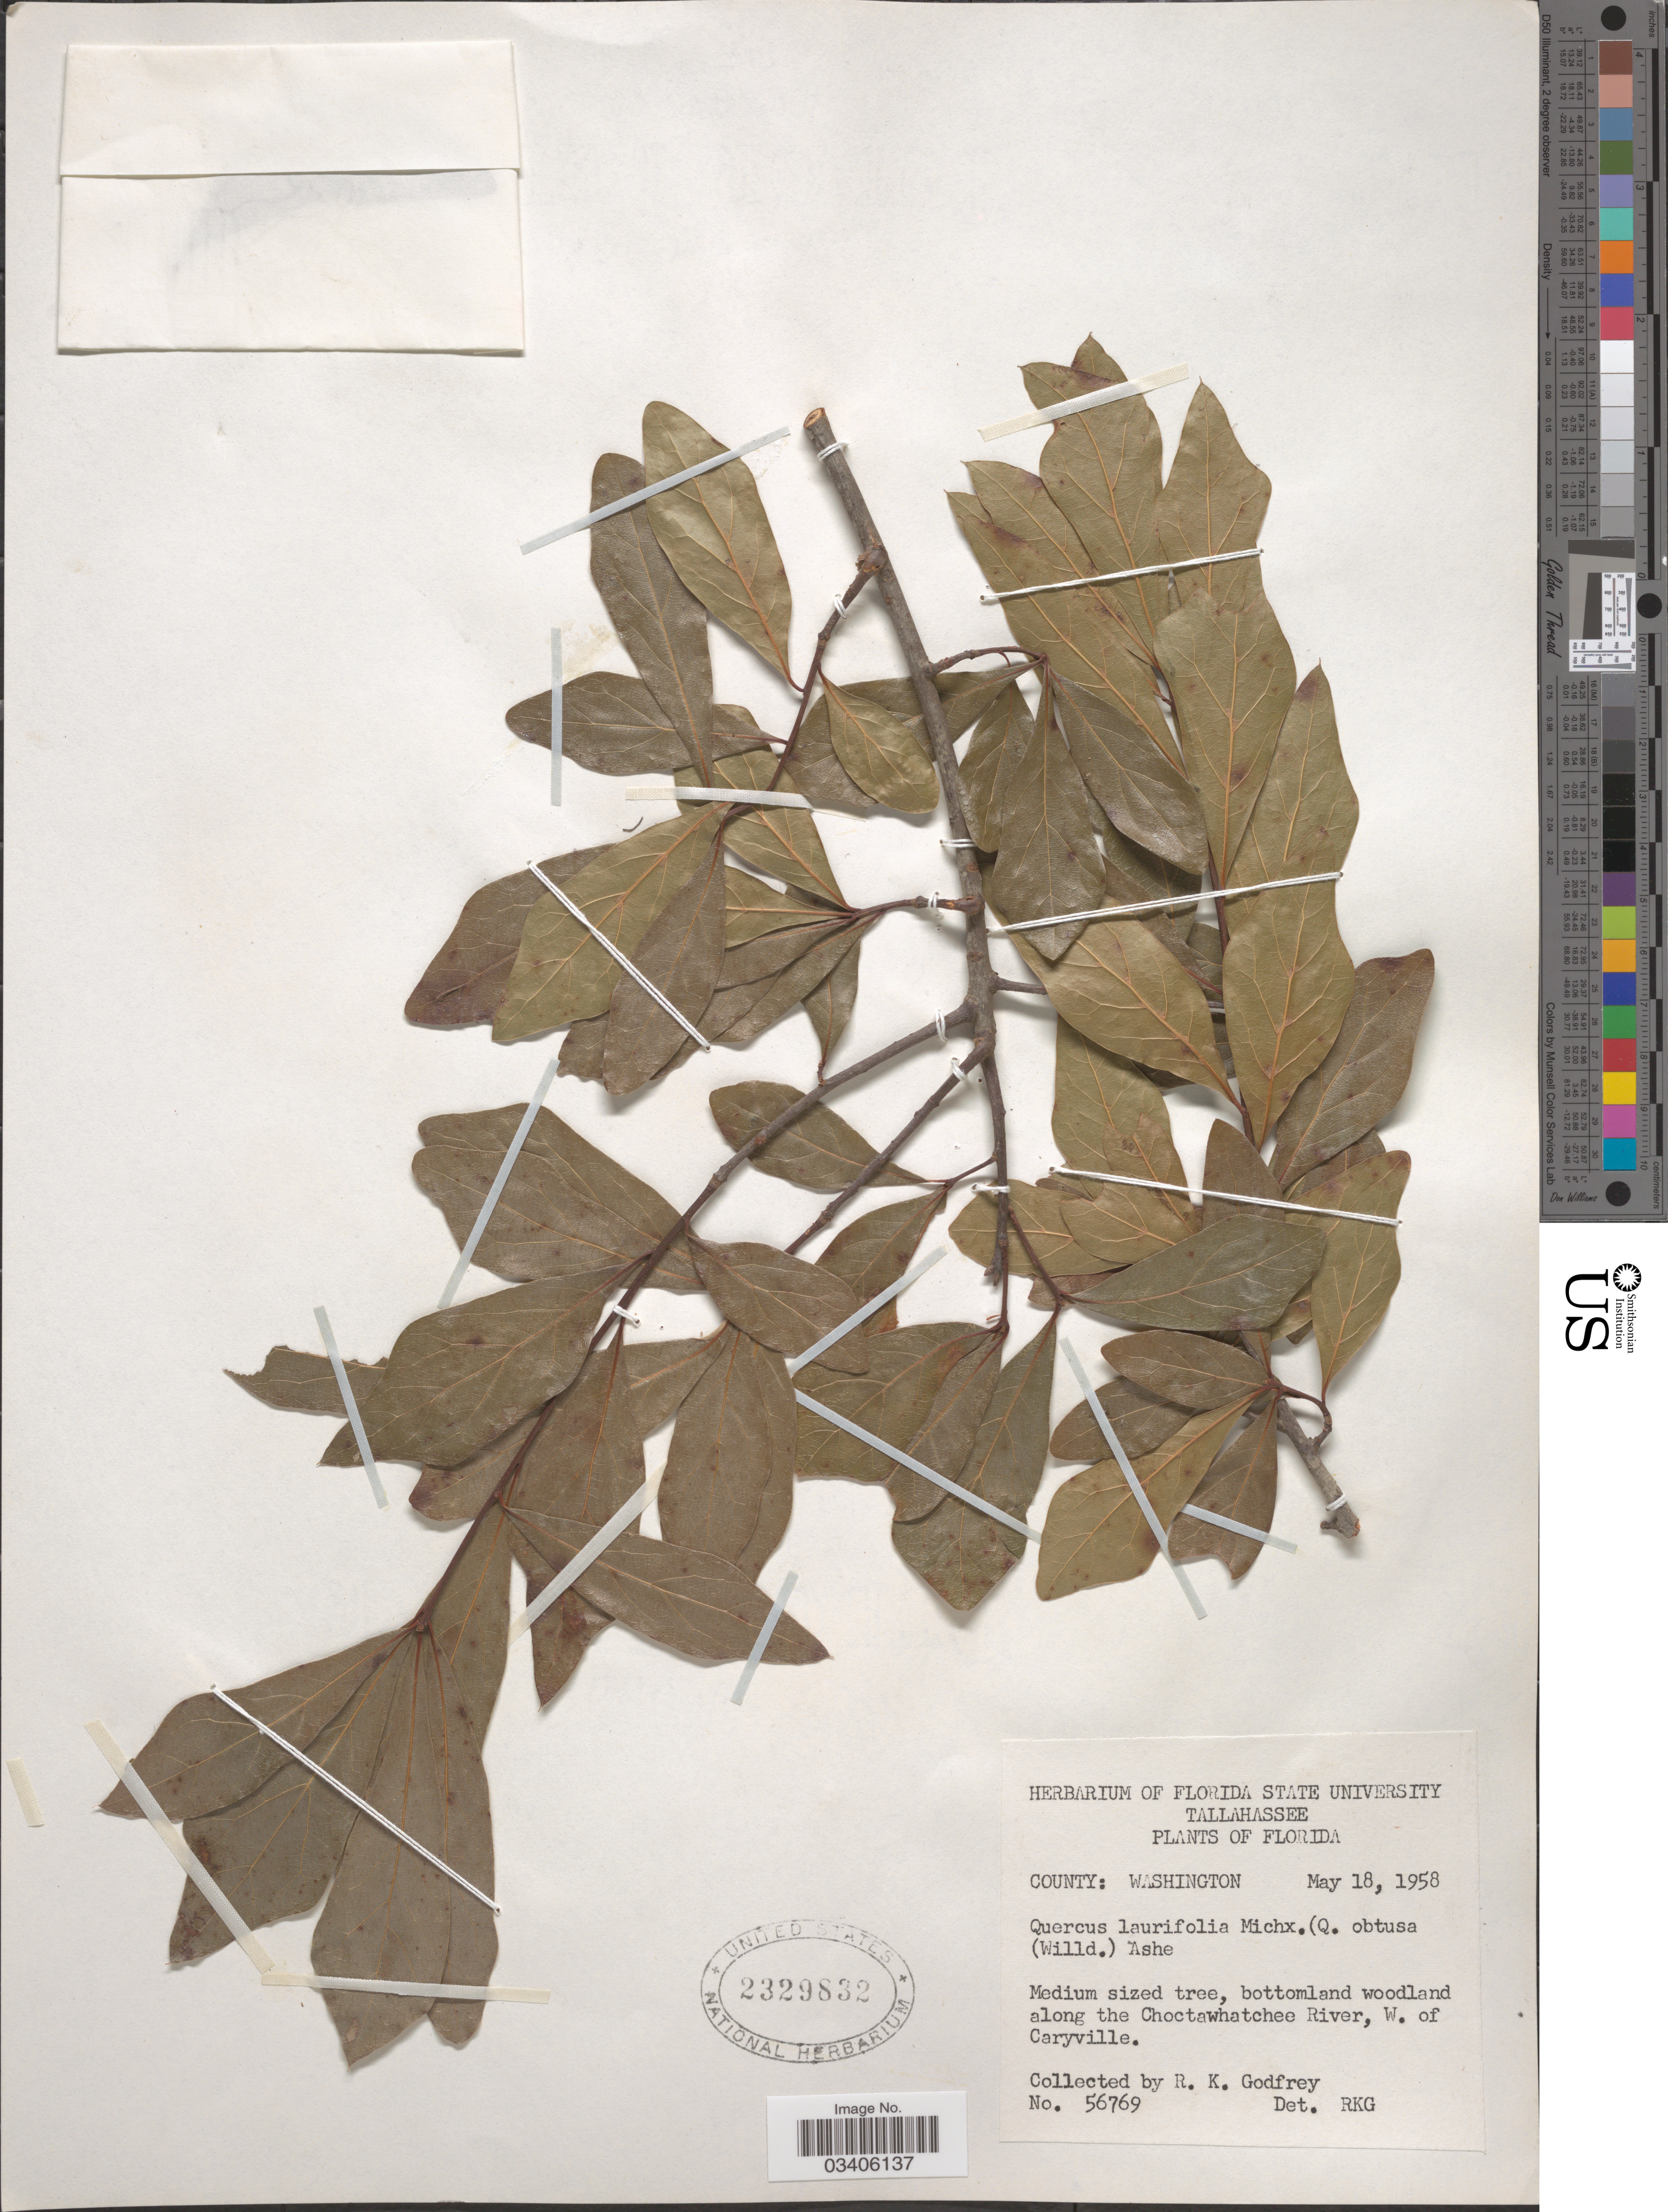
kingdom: Plantae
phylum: Tracheophyta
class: Magnoliopsida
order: Fagales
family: Fagaceae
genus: Quercus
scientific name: Quercus laurifolia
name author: Michx.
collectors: R. K. Godfrey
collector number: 56769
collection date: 1958-05-18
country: United States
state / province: Florida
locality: Tallahassee [unsure placement] Bottomland woodland along the Choctawhatchee River, W. of Caryville.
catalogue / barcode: US 2329832